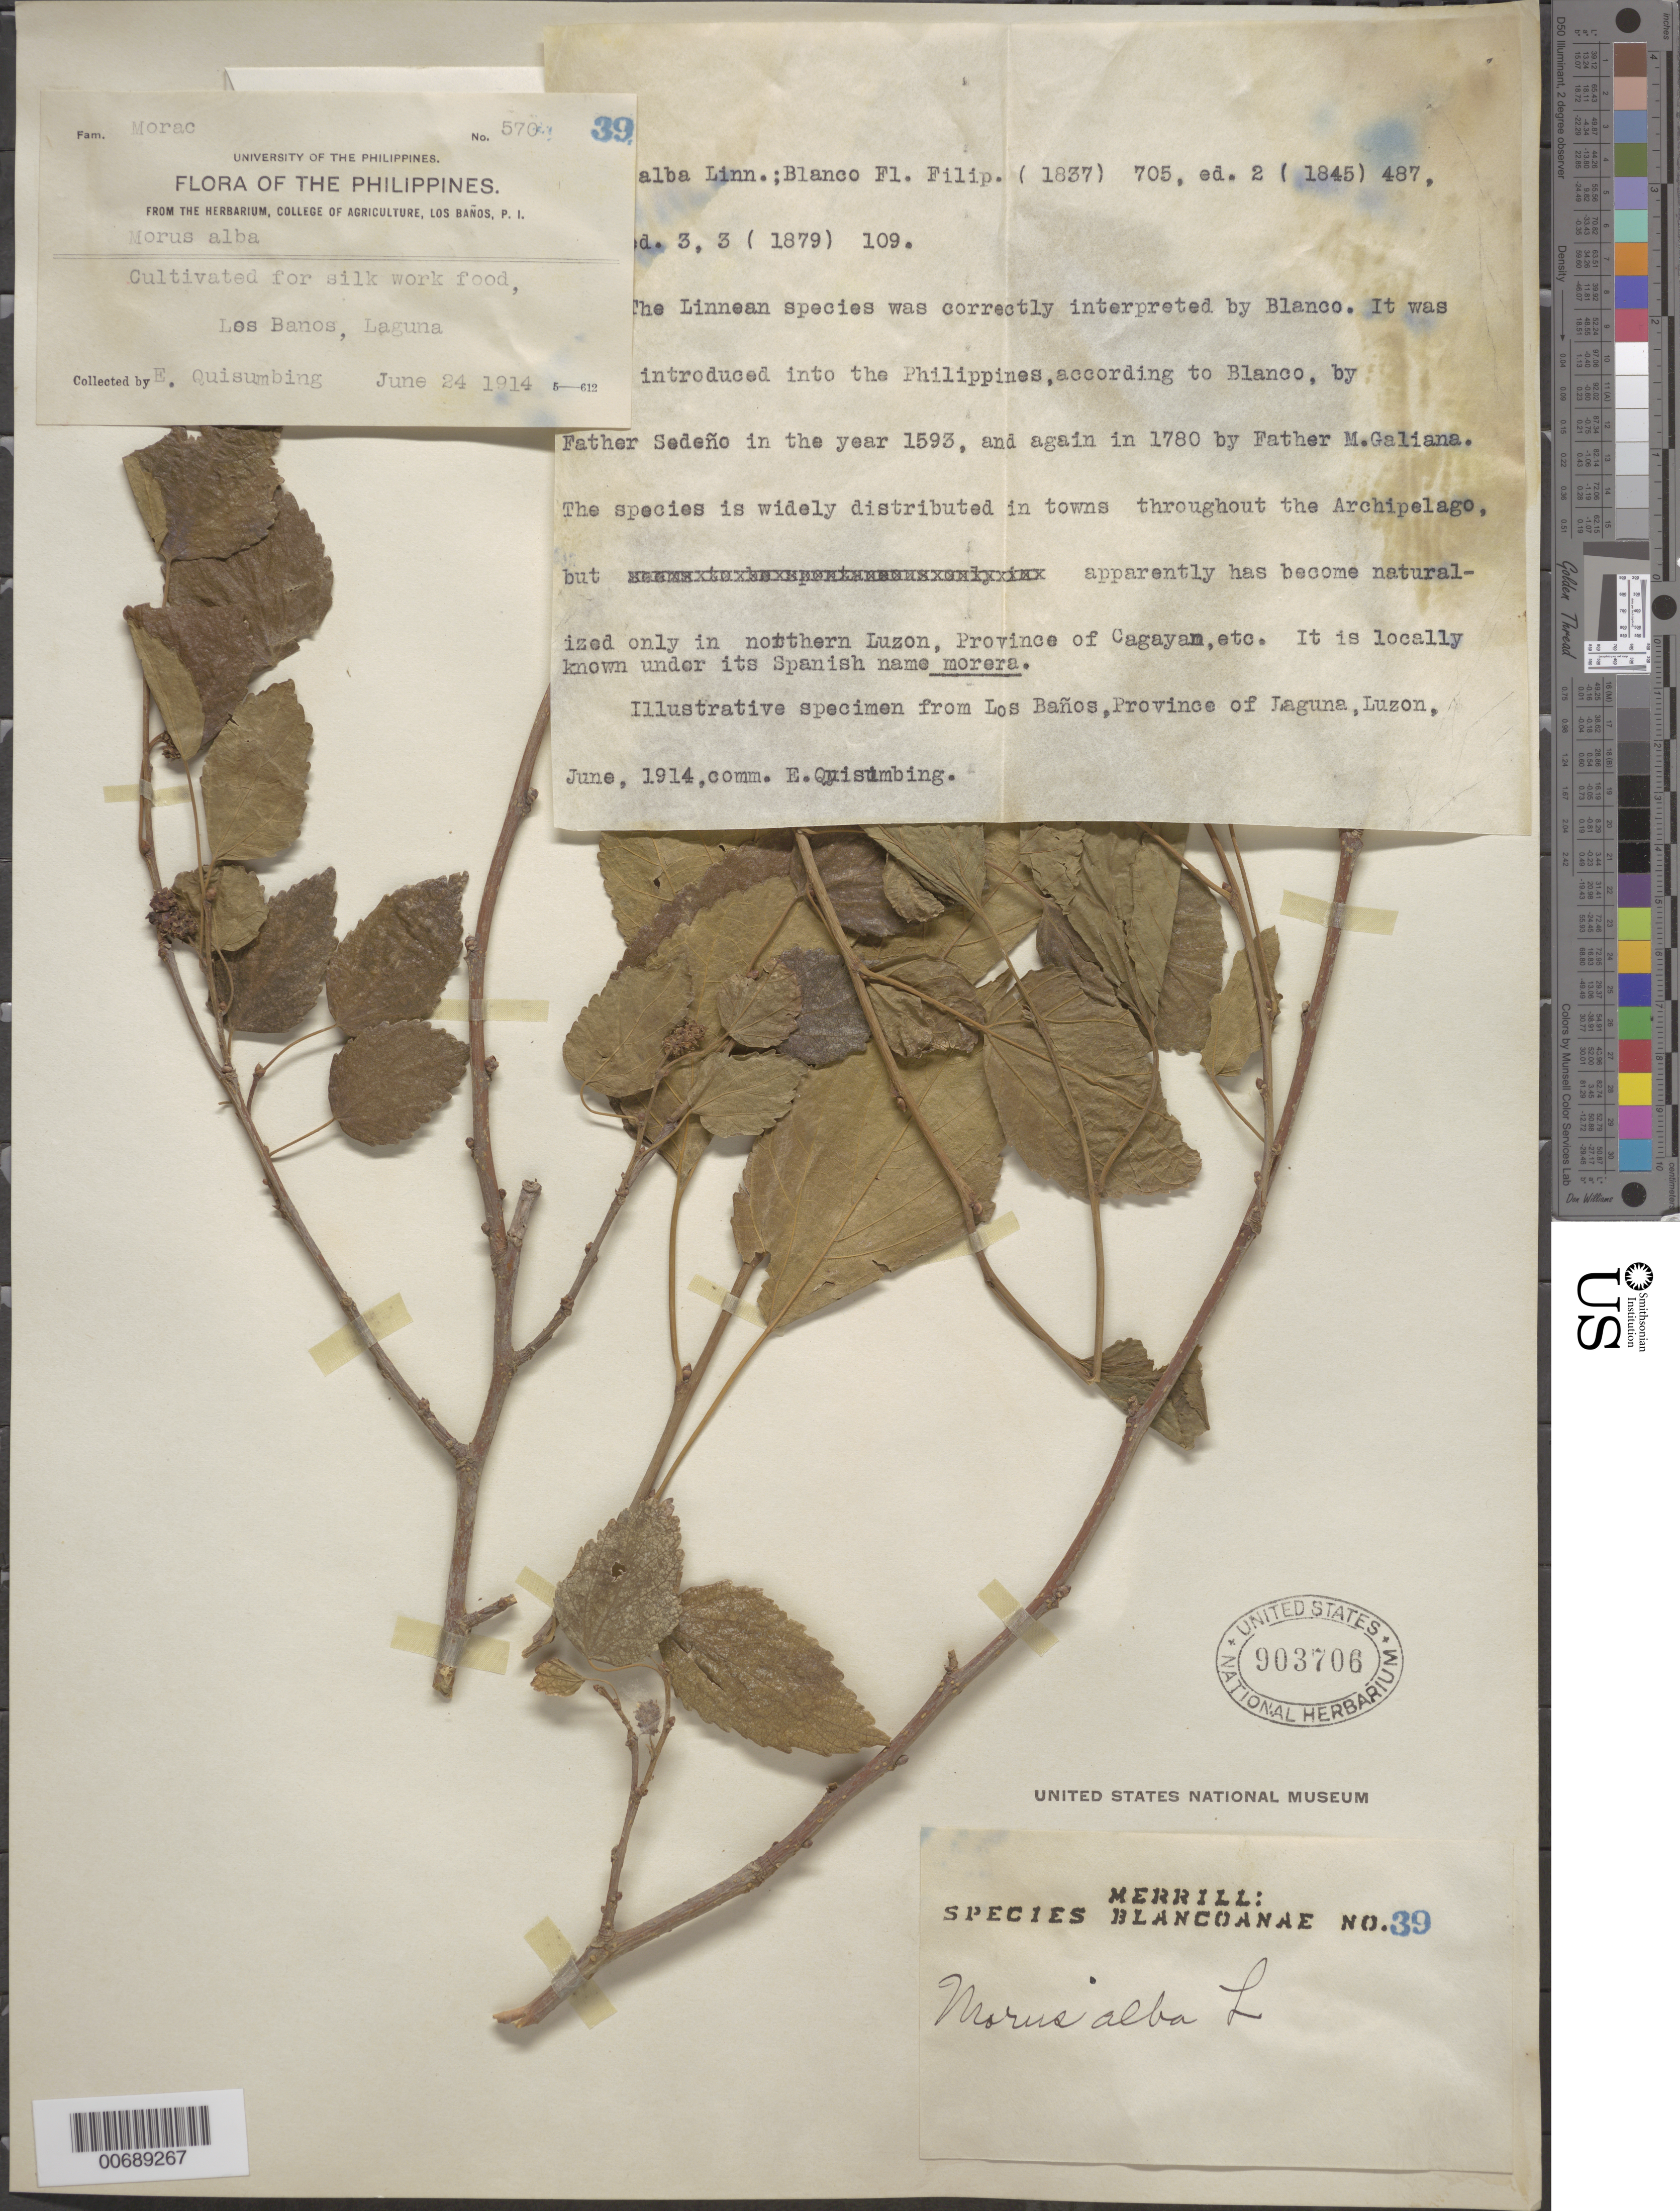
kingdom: Plantae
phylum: Tracheophyta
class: Magnoliopsida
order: Rosales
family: Moraceae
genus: Morus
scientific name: Morus alba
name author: L.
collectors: E. Quisumbing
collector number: Sp. Blancoan. 0039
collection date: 1914-06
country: Philippines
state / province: Calabarzon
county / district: Laguna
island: Luzon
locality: Los Baños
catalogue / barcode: US 903706